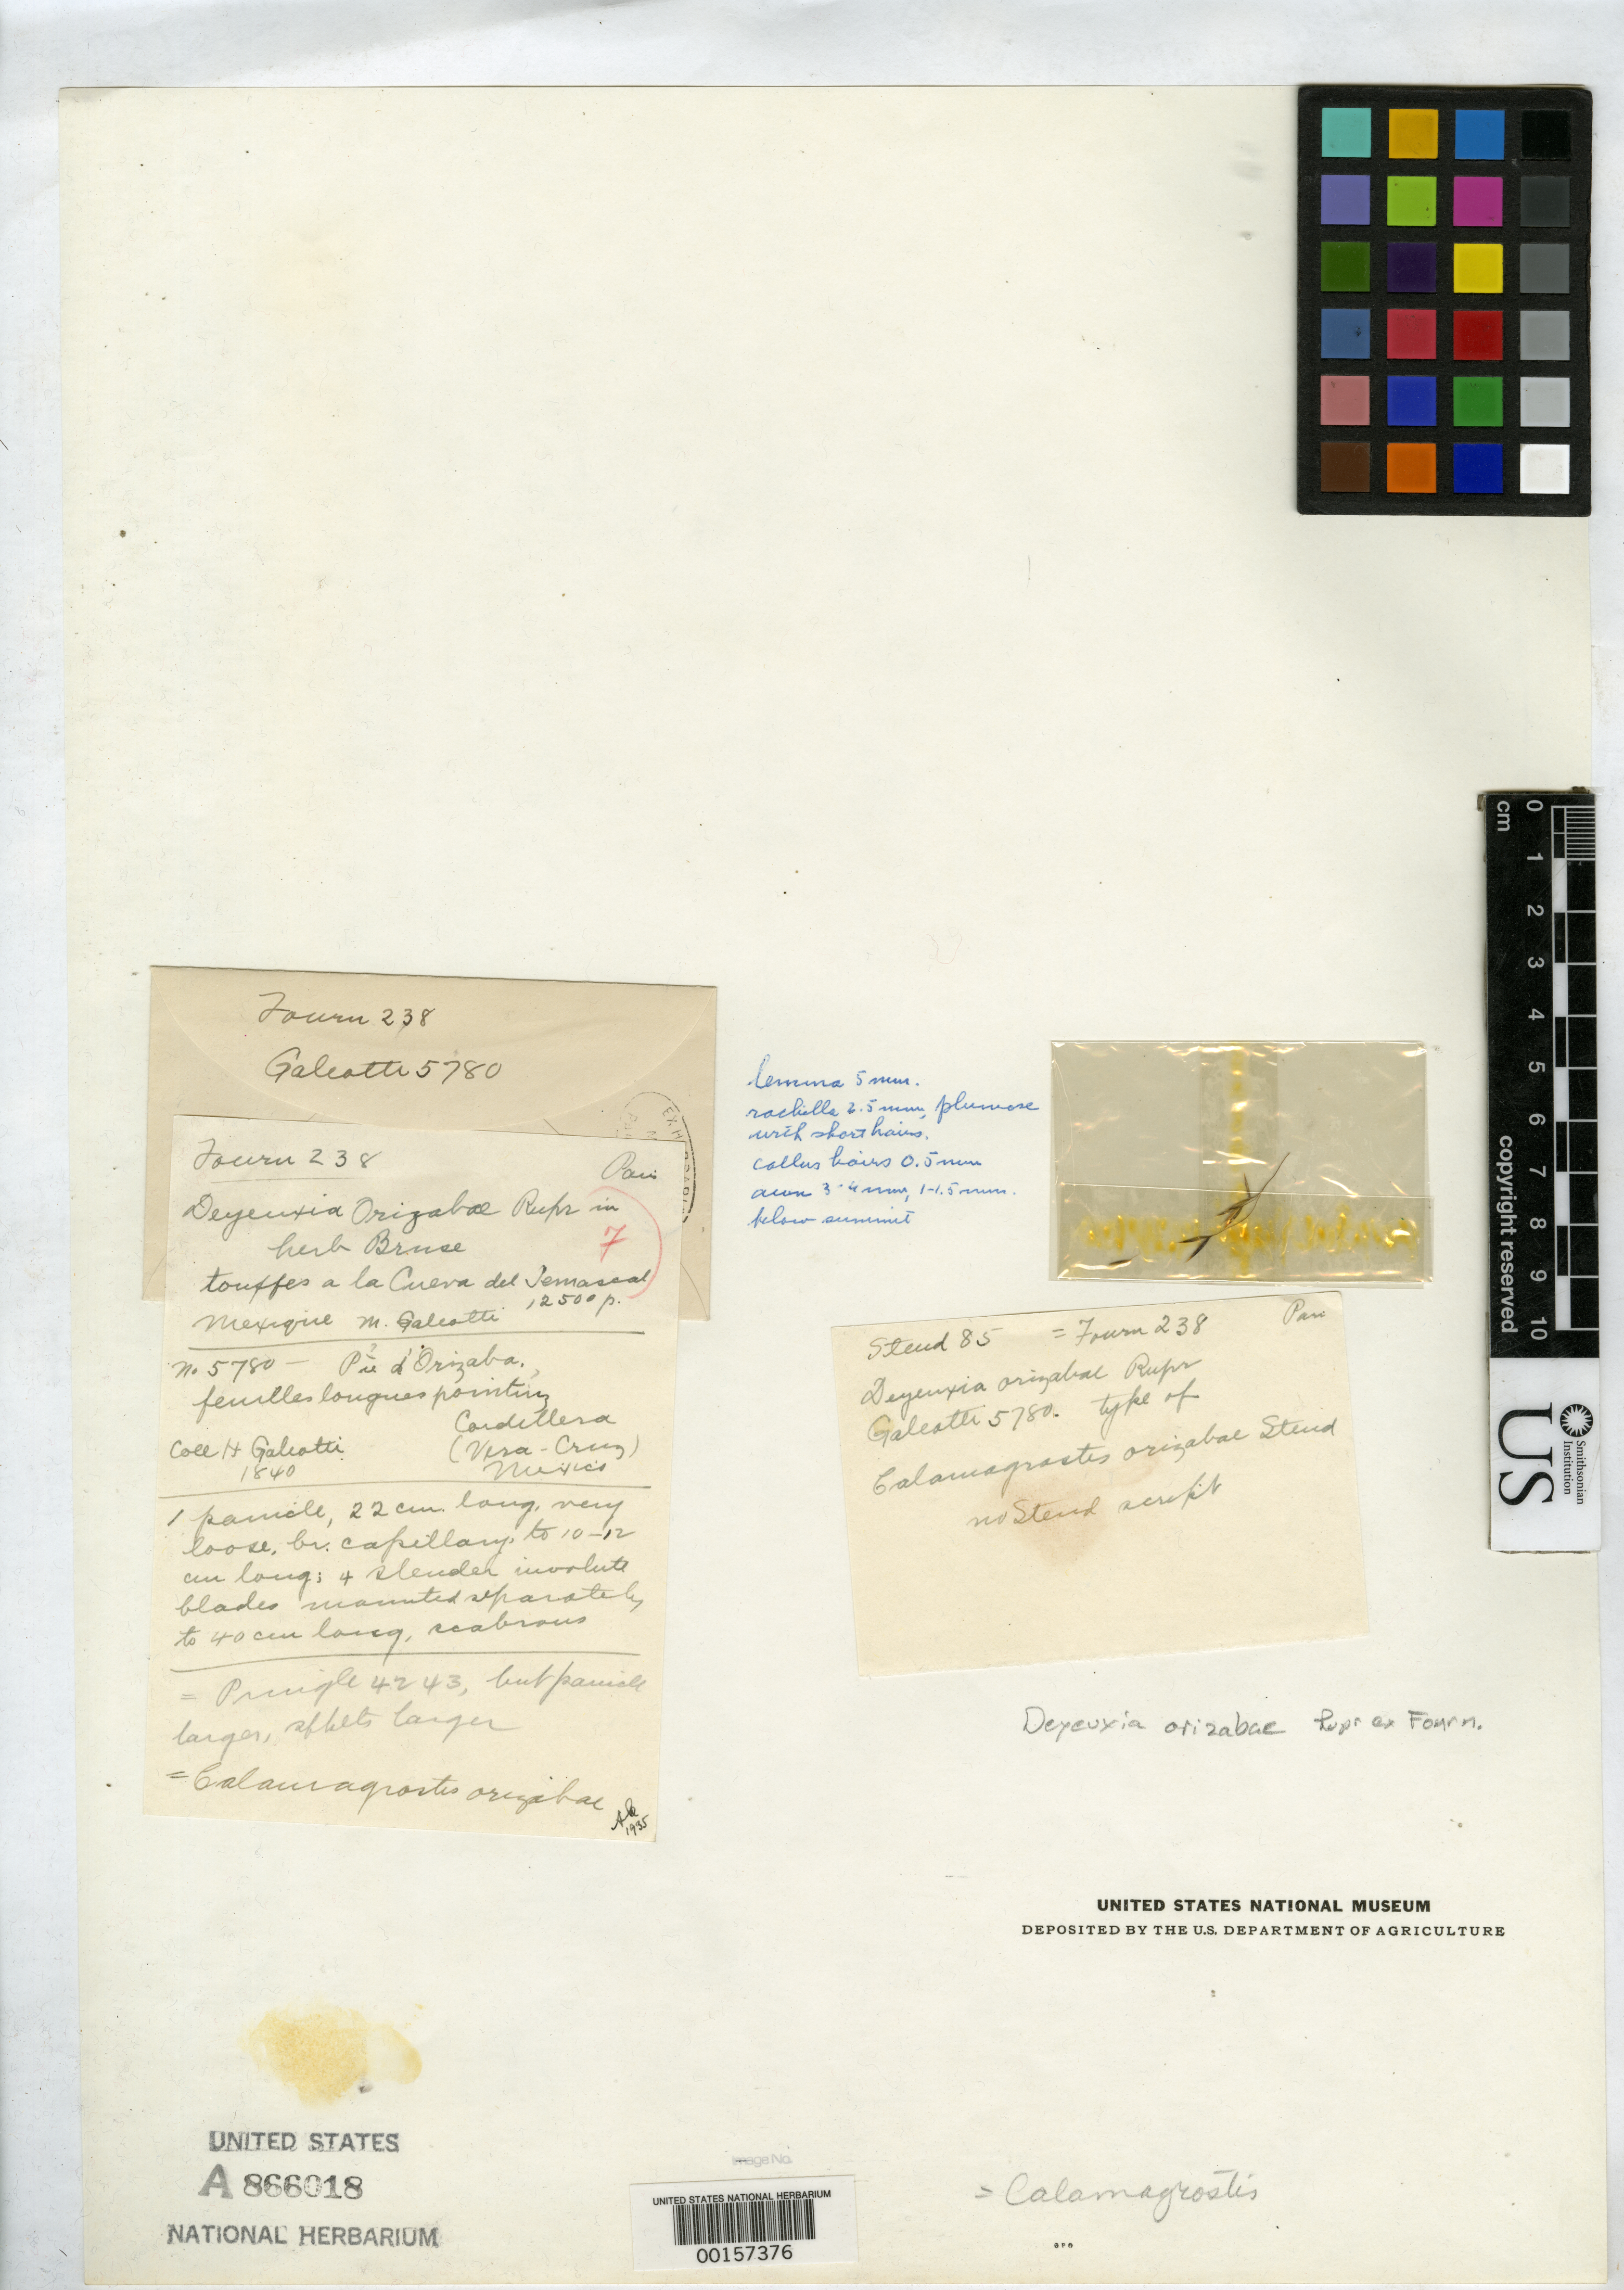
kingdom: Plantae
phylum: Tracheophyta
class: Liliopsida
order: Poales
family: Poaceae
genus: Deyeuxia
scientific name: Deyeuxia orizabae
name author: Rupr. ex E. Fourn.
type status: Type Fragment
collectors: H. G. Galeotti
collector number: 5780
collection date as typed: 1840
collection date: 1840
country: Mexico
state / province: Veracruz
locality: Orizaba.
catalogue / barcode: US 866018A